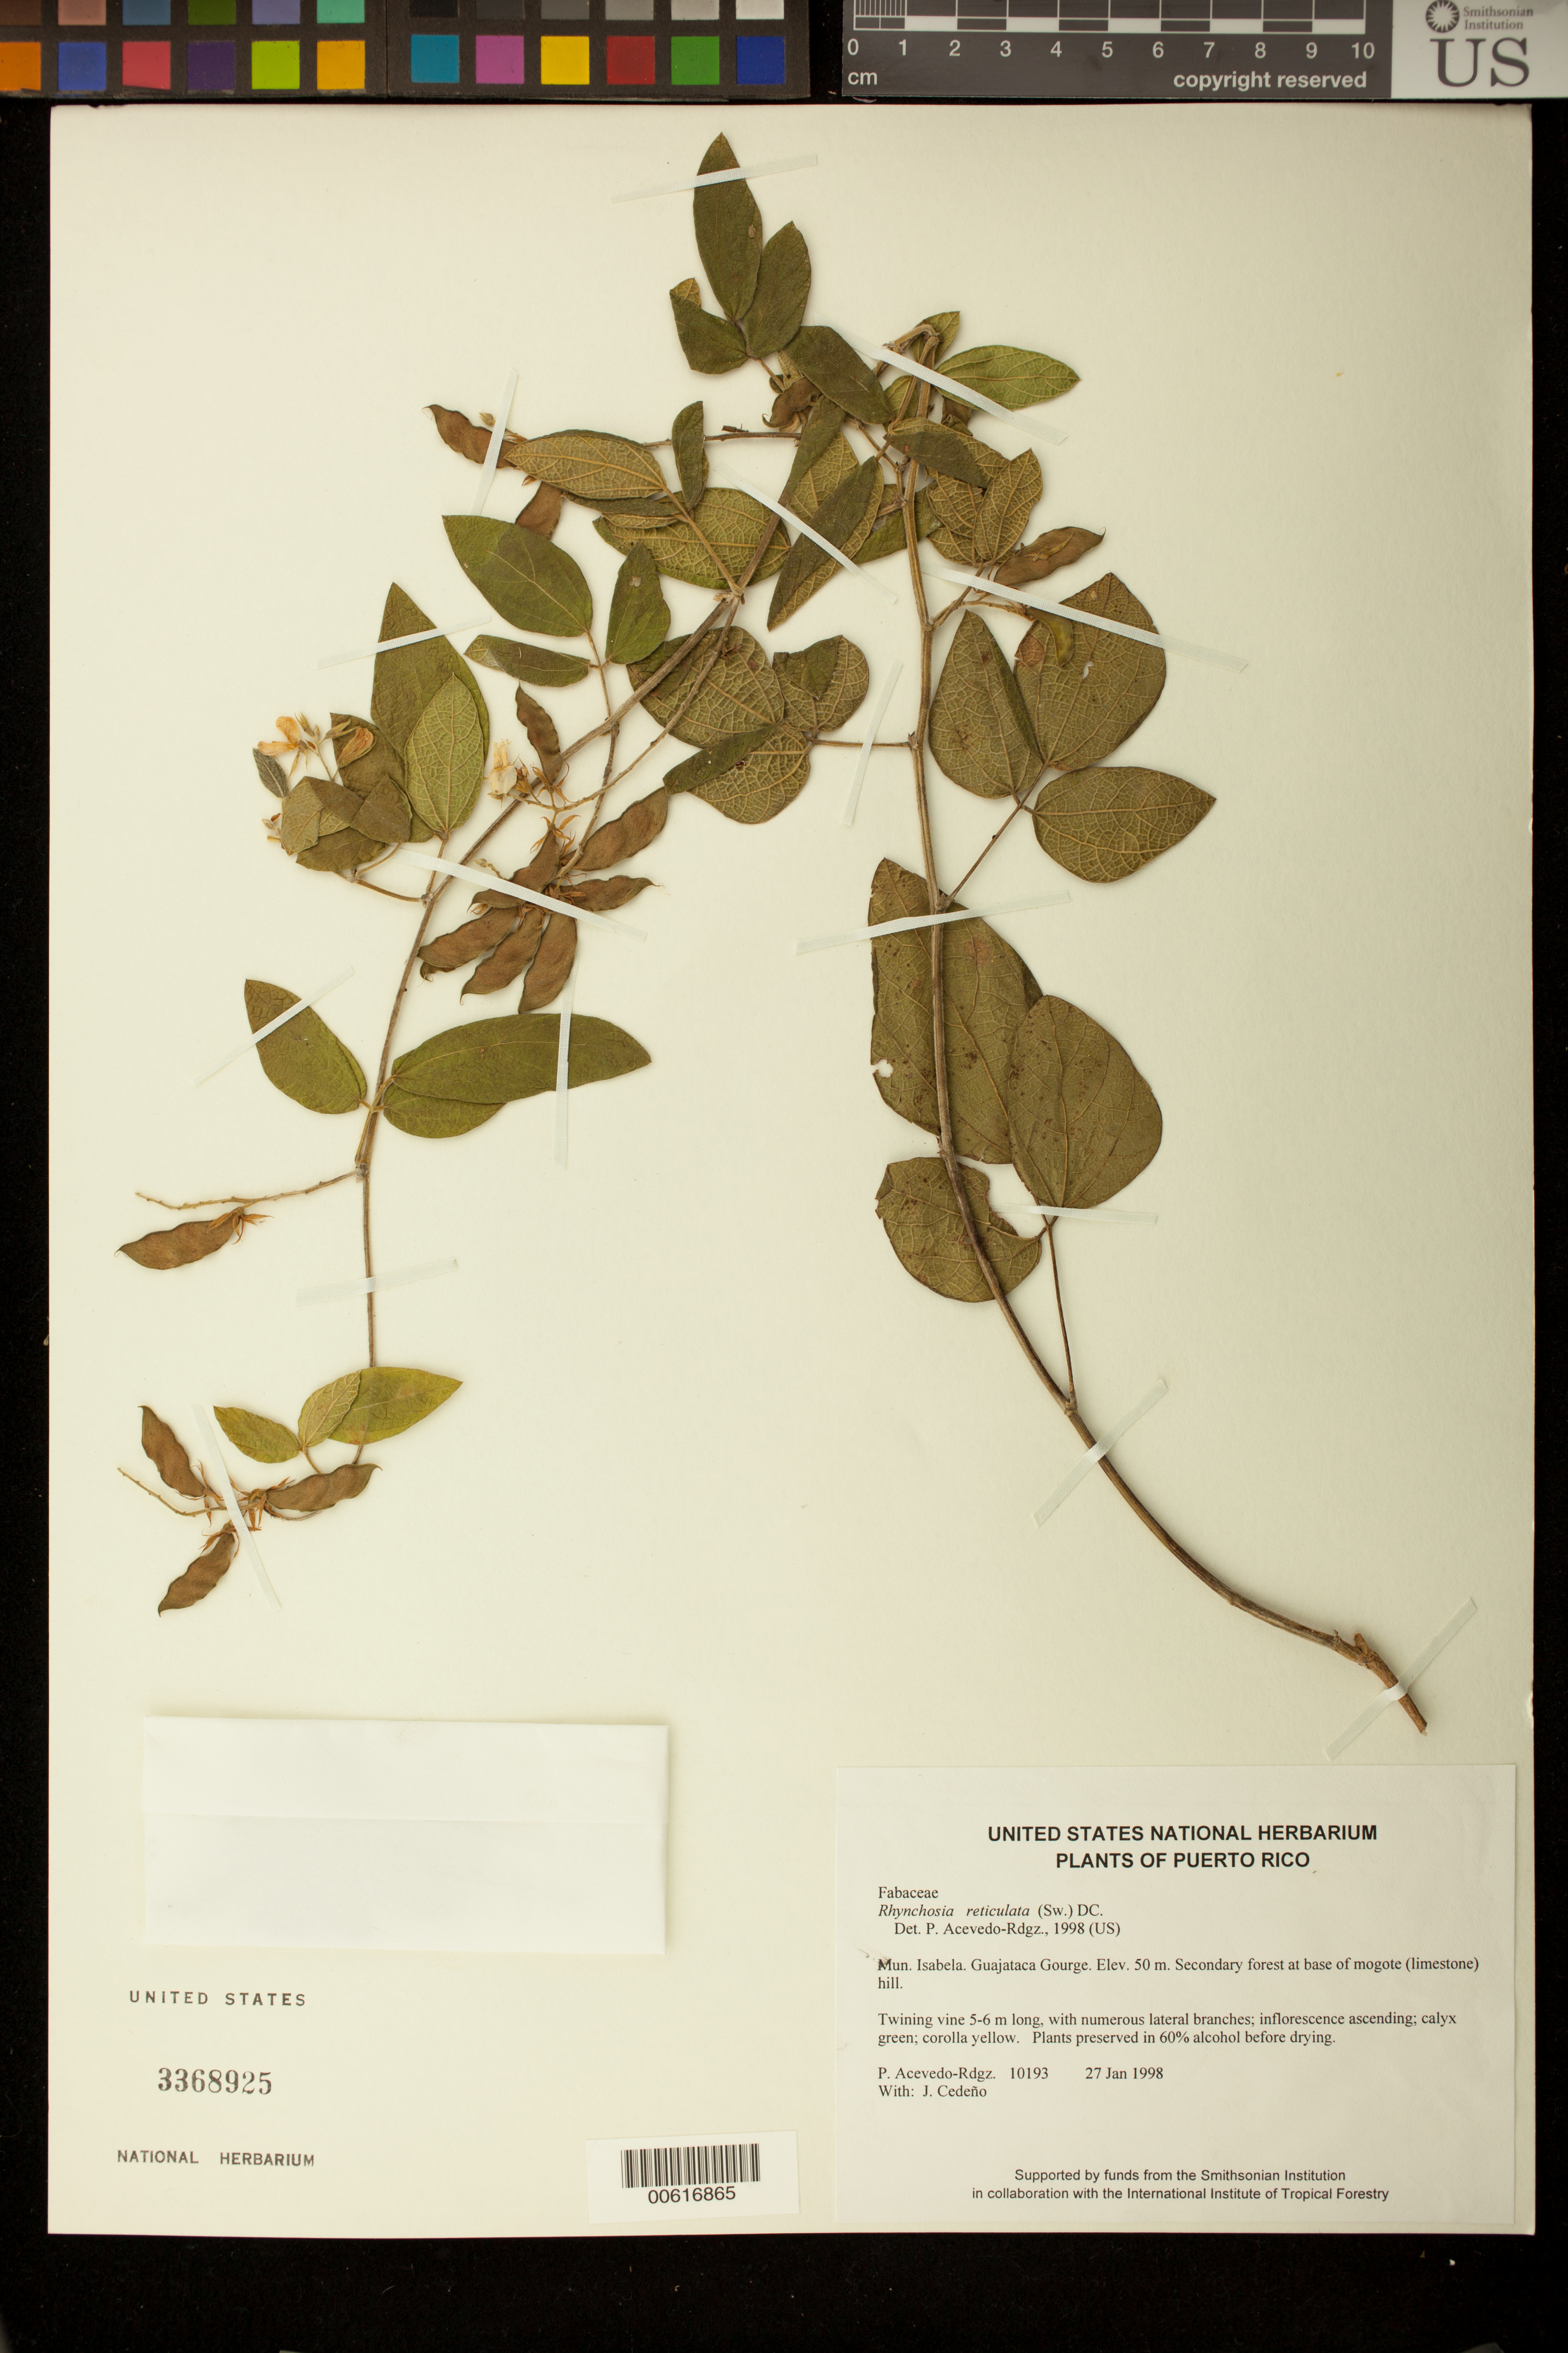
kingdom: Plantae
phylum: Tracheophyta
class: Magnoliopsida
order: Fabales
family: Fabaceae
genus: Rhynchosia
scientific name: Rhynchosia reticulata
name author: (Sw.) DC.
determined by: Acevedo-Rodríguez, P., (BOT), Smithsonian Institution - National Museum of Natural History (UNITED STATES)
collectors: P. Acevedo-Rodr. & J. A. Cedeño M.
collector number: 10193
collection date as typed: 27 Jan 1998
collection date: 1998-01-27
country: Puerto Rico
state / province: Isabela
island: Puerto Rico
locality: Isabela. Guajataca Gourge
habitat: Secondary forest at base of mogote (limestone) hill.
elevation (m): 50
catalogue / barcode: US 3368925